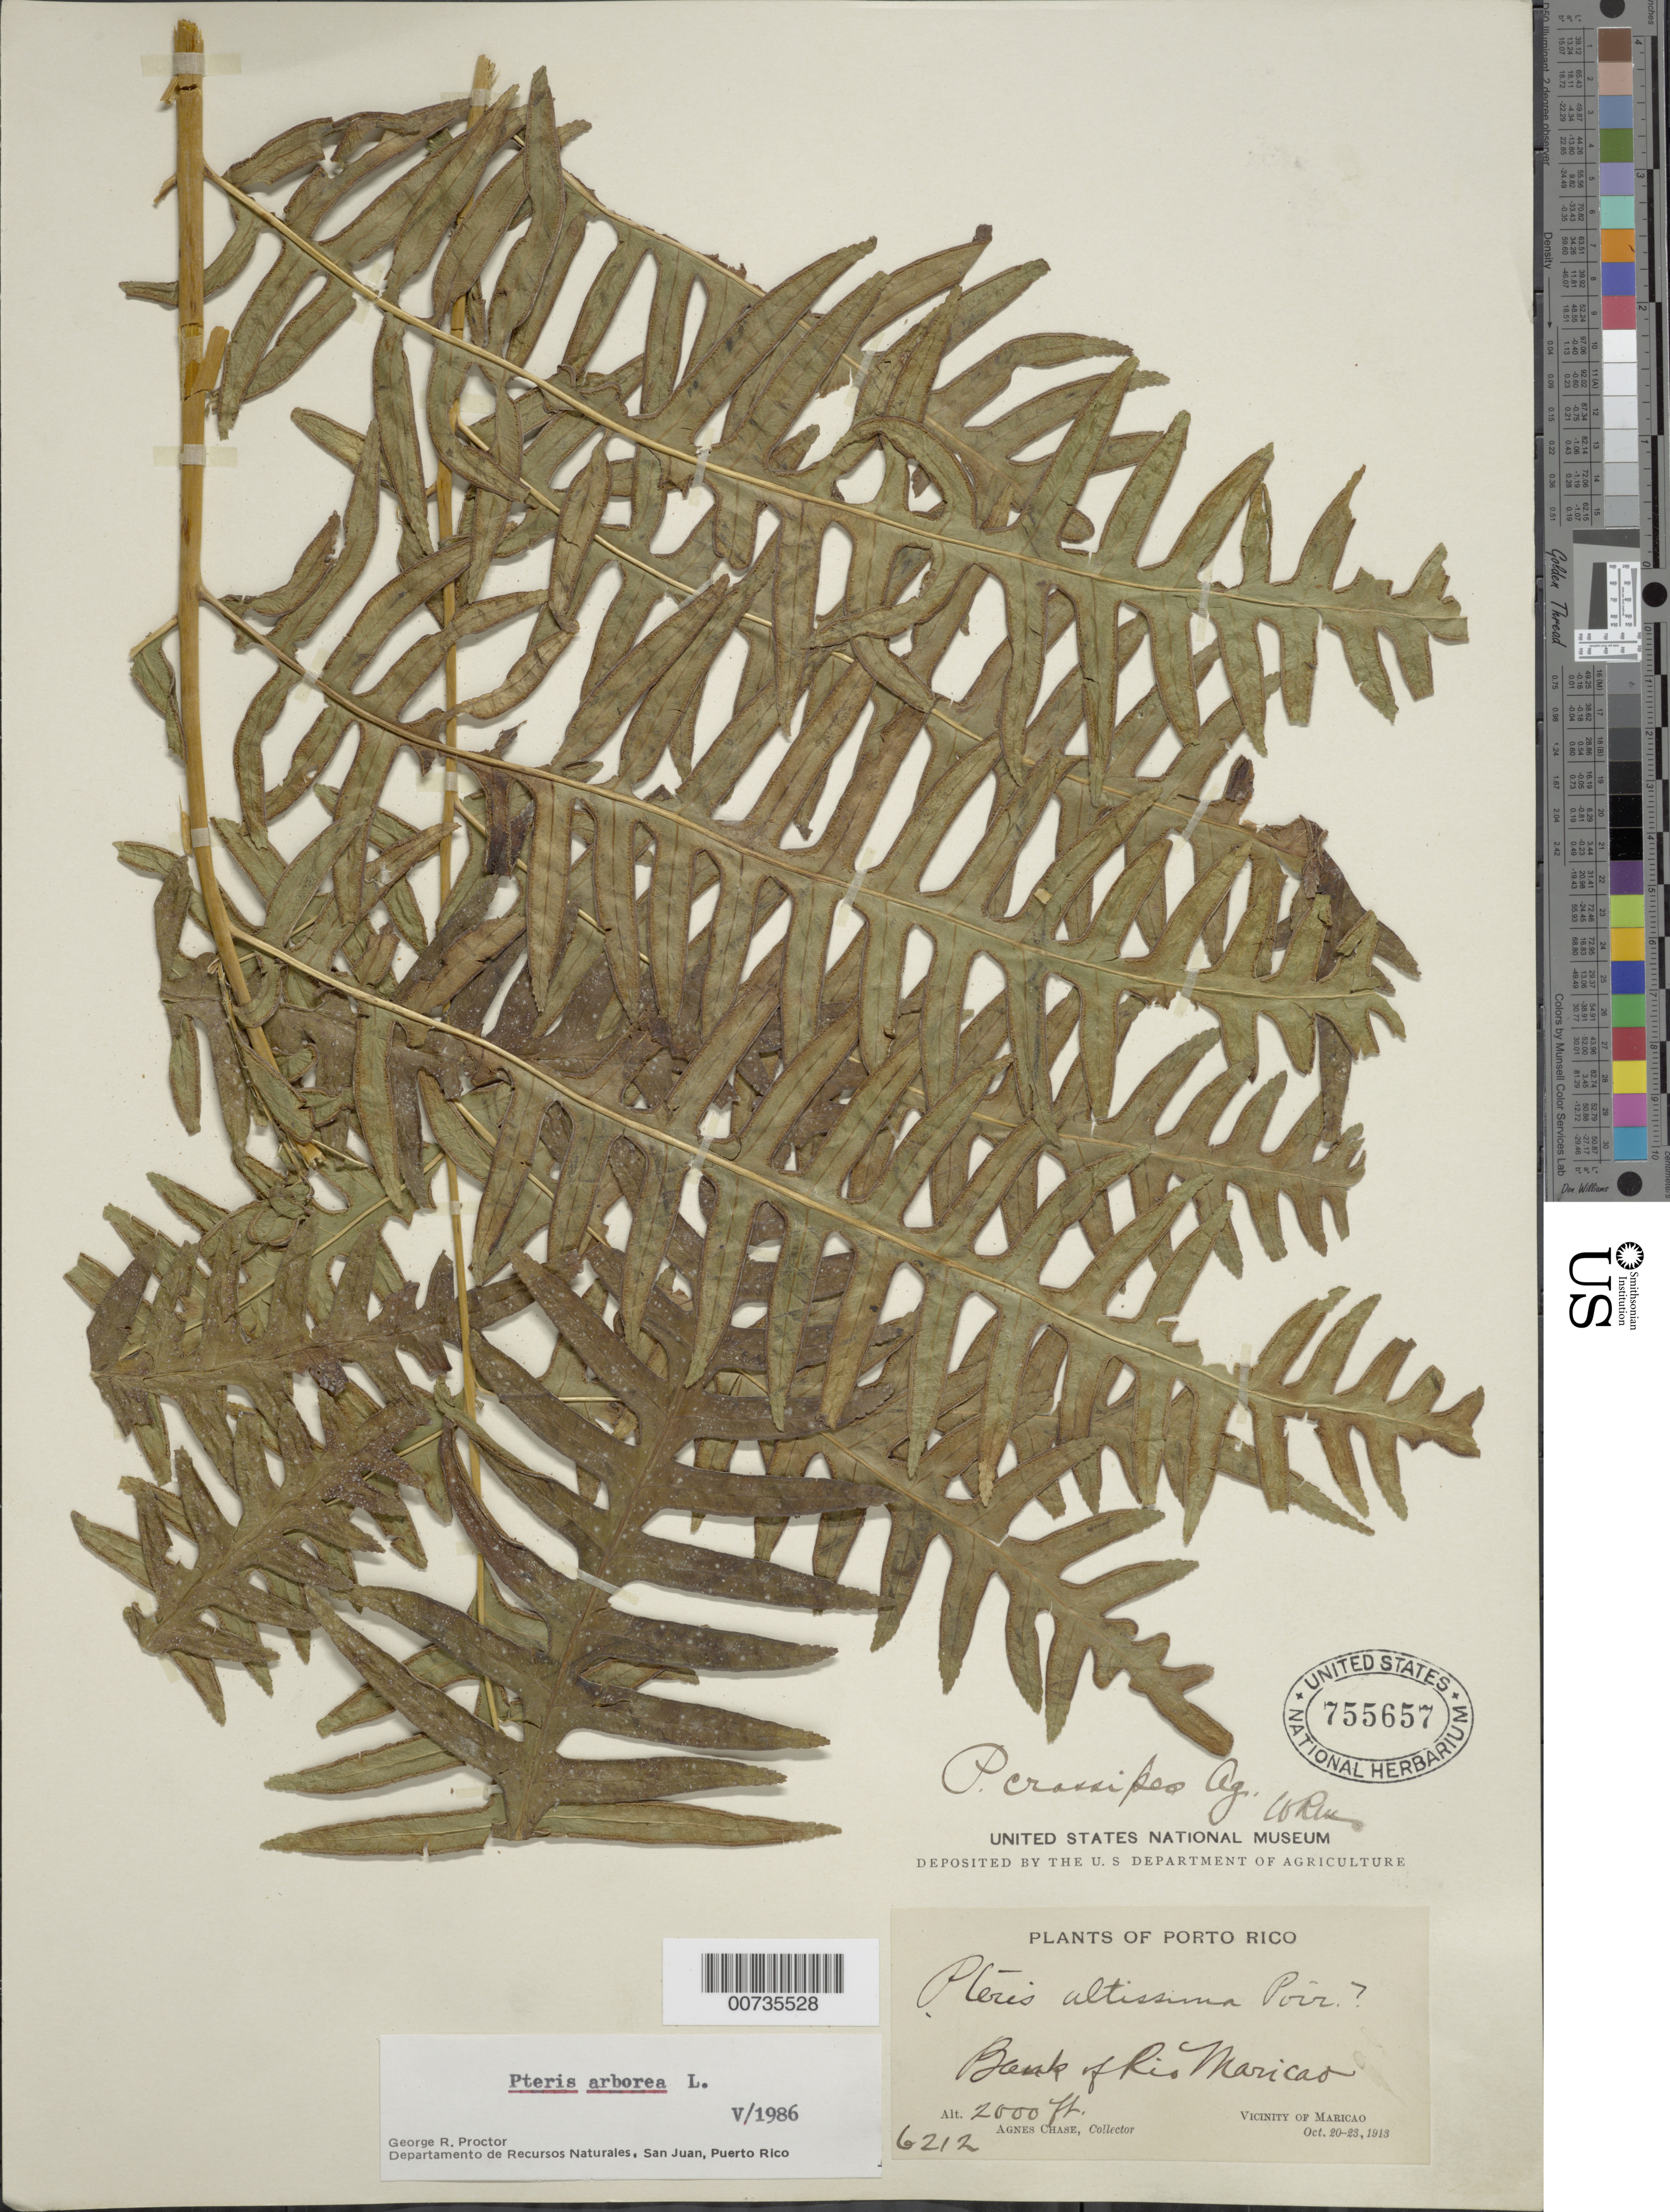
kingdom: Plantae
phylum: Tracheophyta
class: Polypodiopsida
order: Polypodiales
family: Pteridaceae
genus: Pteris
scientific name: Pteris arborea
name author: L.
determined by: Proctor, G. R.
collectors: A. Chase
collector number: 6212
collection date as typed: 20 Oct 1913 to 23 Oct 1913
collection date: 1913-10-20/1913-10-23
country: Puerto Rico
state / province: Maricao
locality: Rio Maricao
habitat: Bank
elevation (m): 610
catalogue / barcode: US 755657